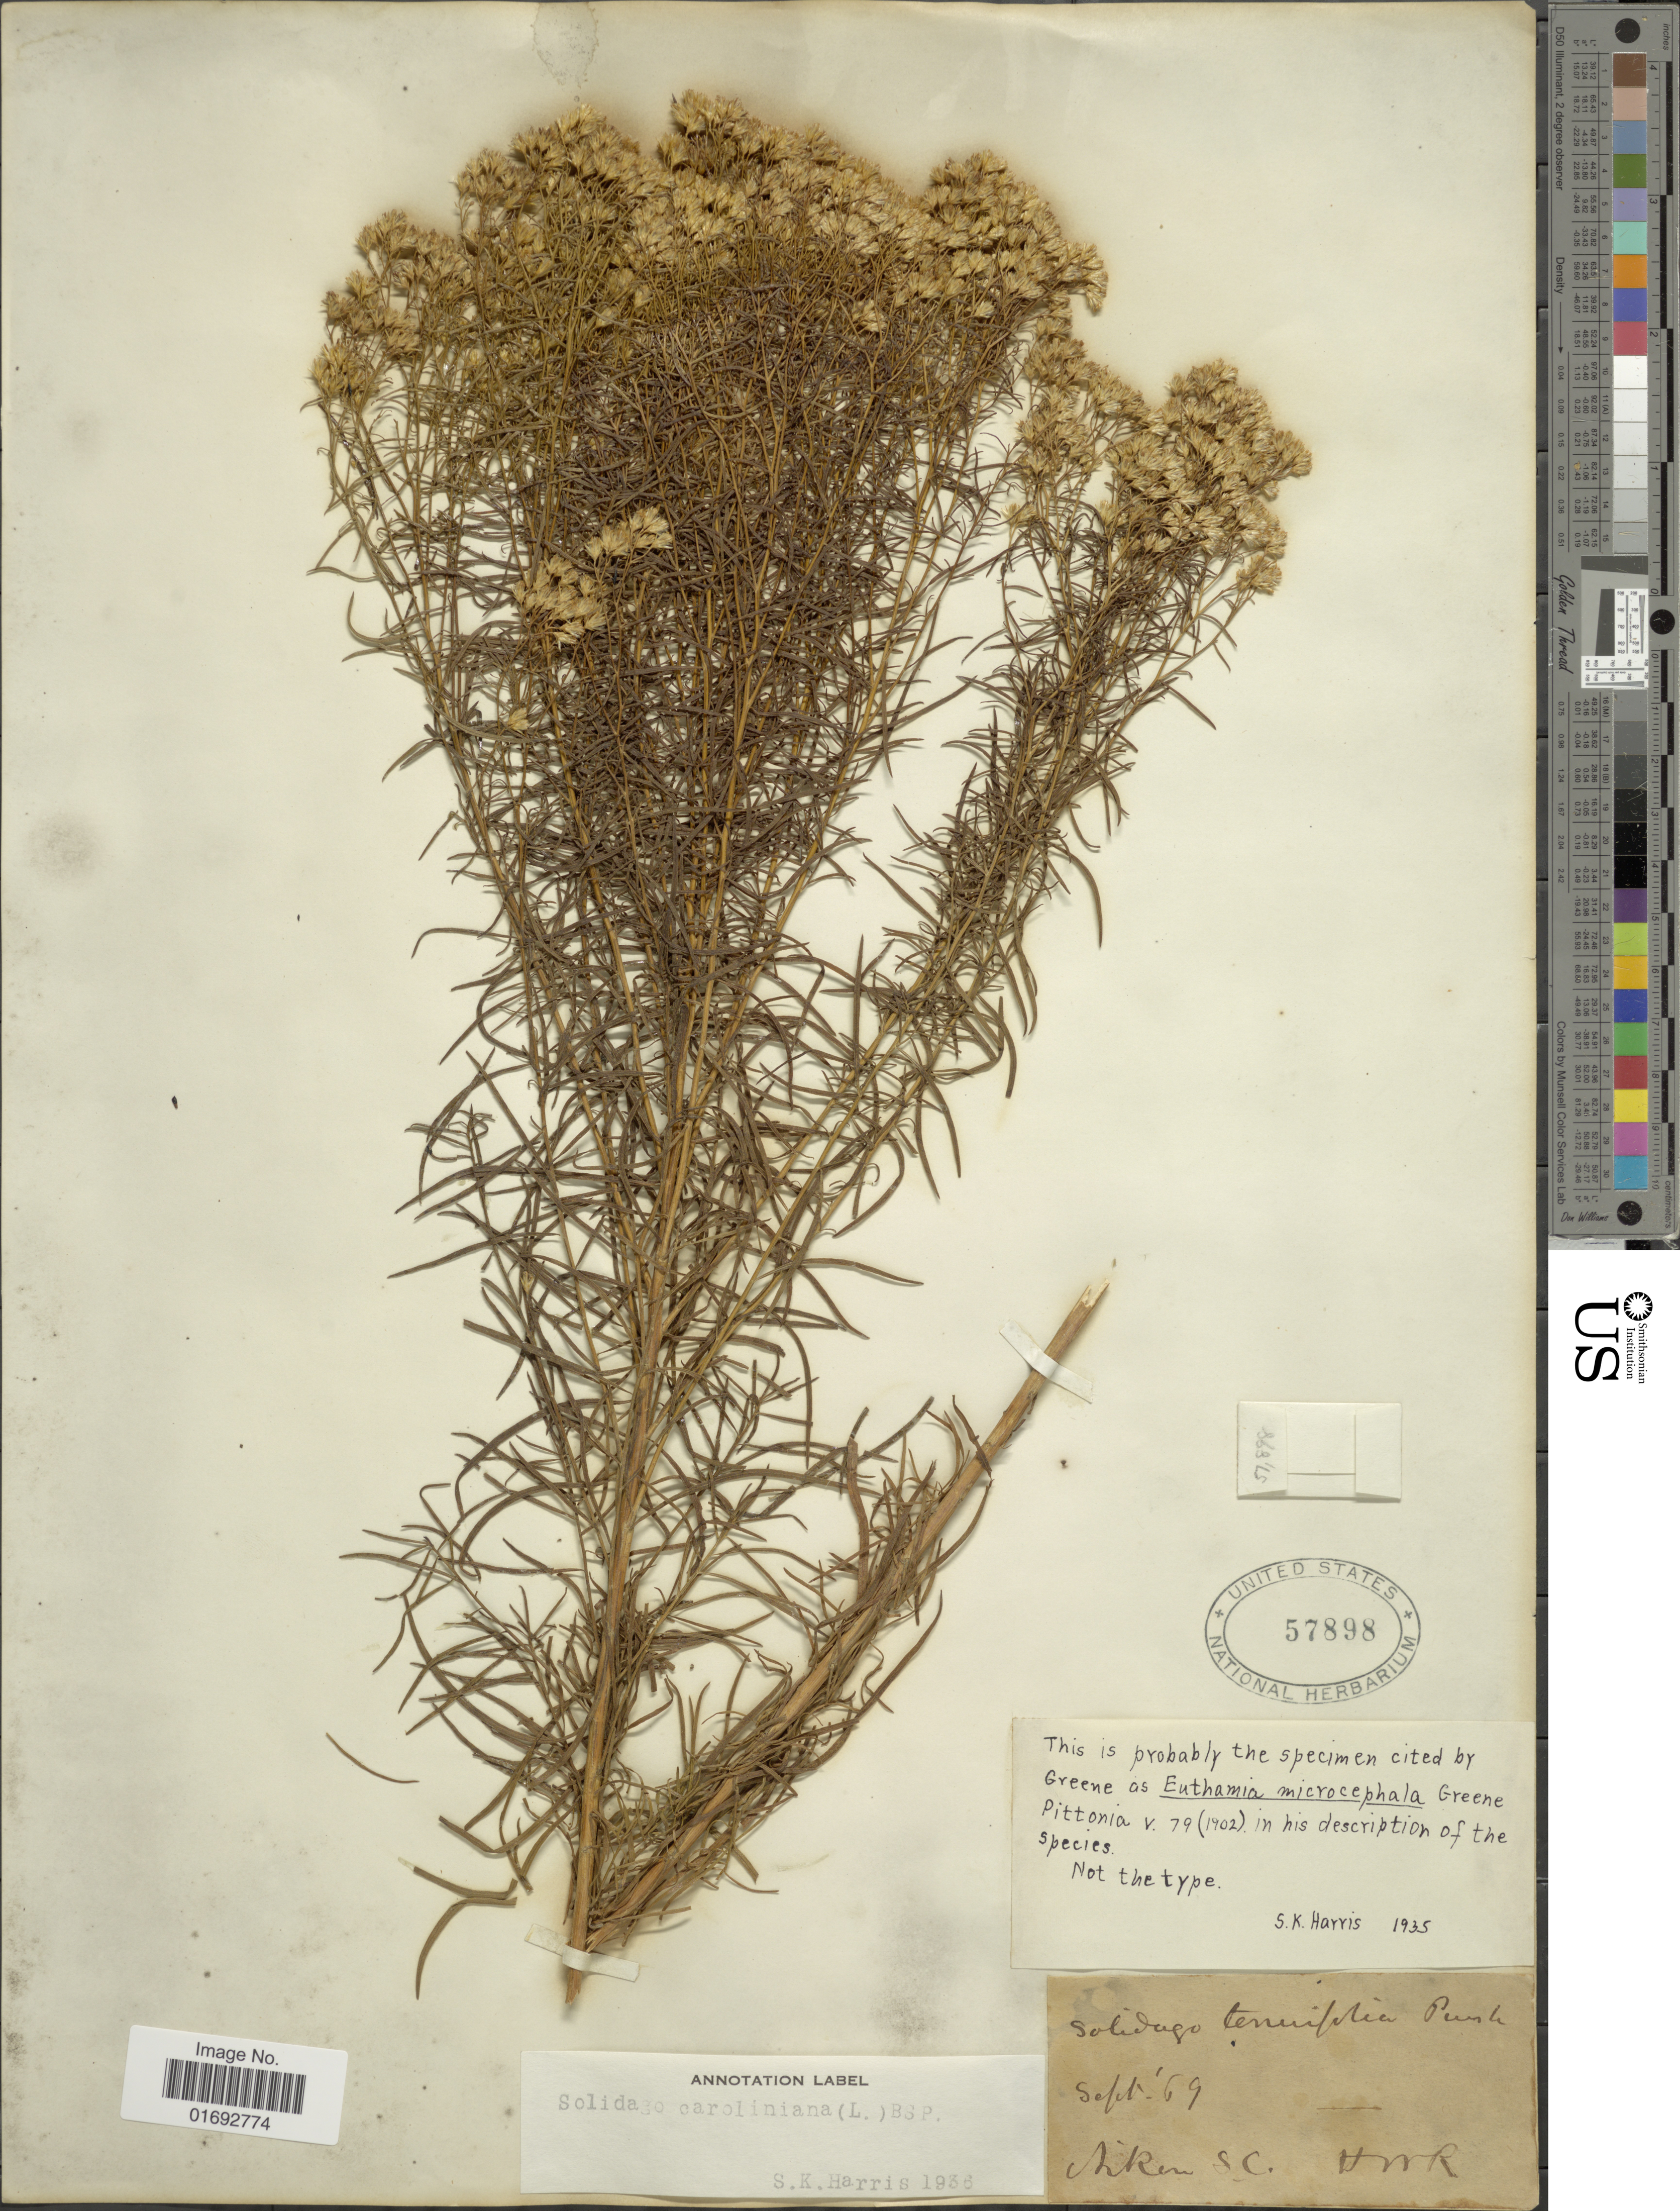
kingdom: Plantae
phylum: Tracheophyta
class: Magnoliopsida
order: Asterales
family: Asteraceae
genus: Euthamia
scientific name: Euthamia tenuifolia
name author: (Pursh) Nutt.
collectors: H. W. R.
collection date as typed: Transcribed d/m/y: /9/69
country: United States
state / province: South Carolina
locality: Aiken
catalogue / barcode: US 57898